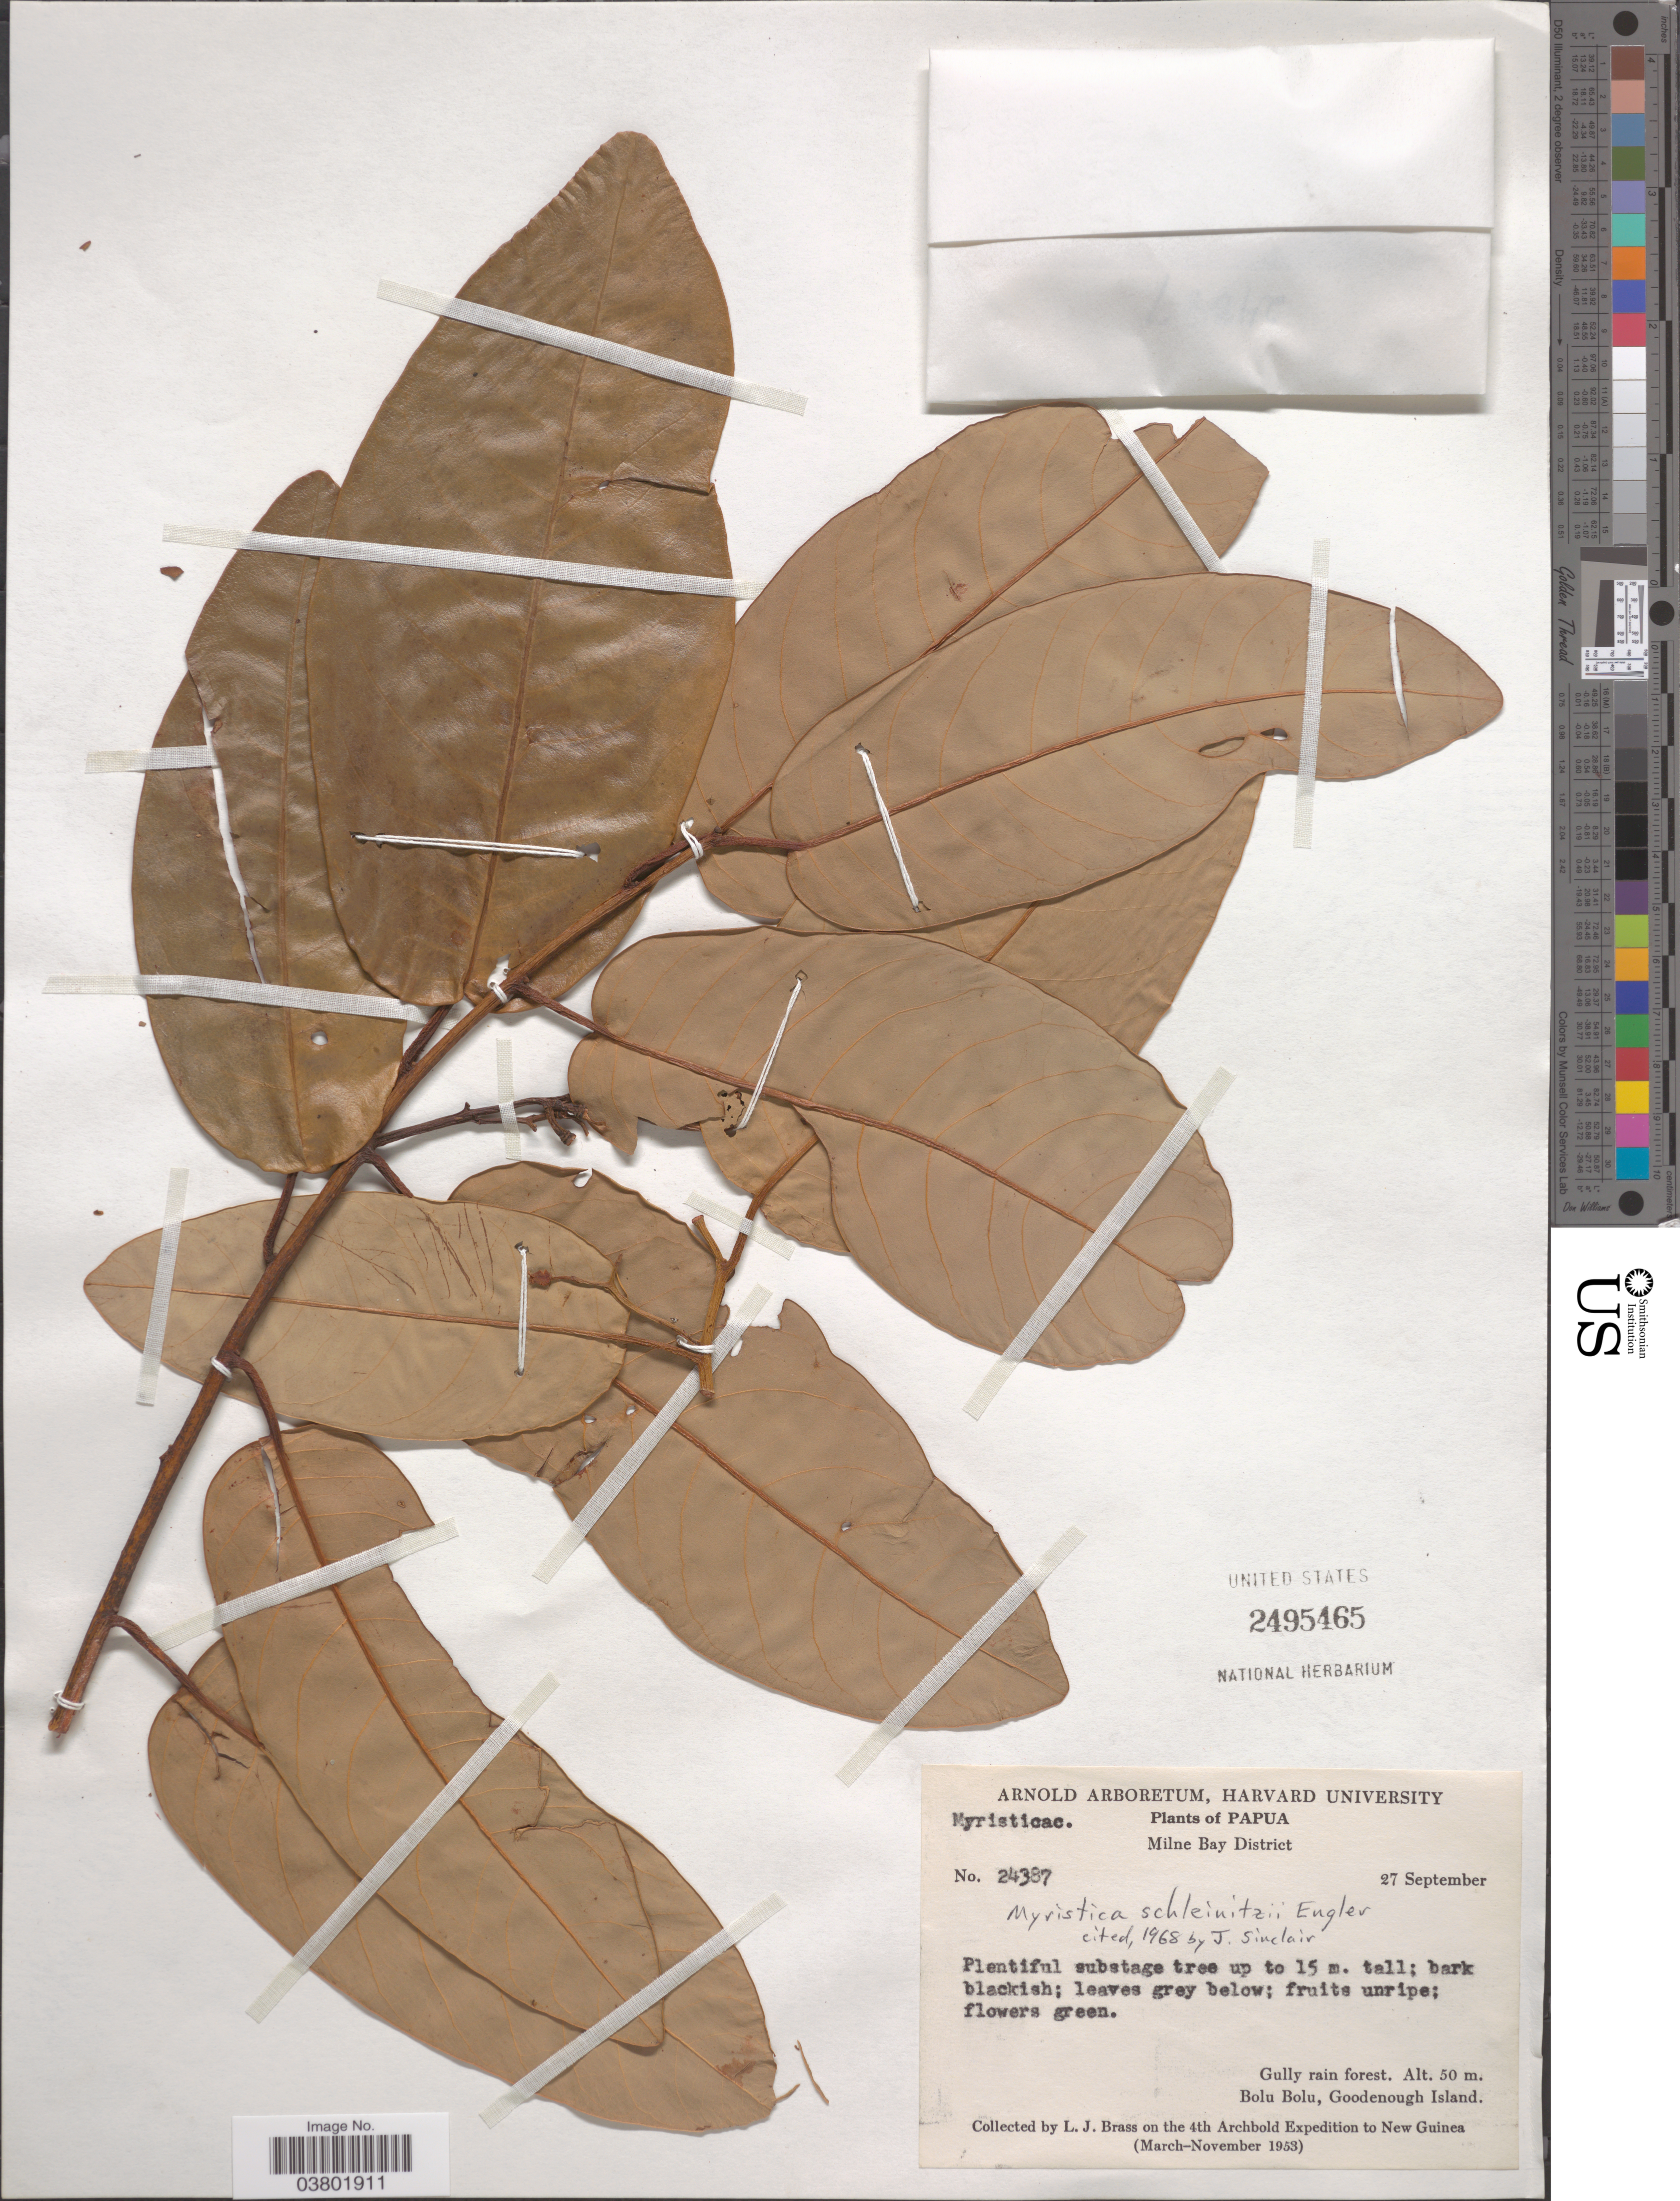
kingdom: Plantae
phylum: Tracheophyta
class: Magnoliopsida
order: Magnoliales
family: Myristicaceae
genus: Myristica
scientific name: Myristica schleinitzi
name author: Engl.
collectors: L. J. Brass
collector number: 24387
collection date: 1953-09-27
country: Papua New Guinea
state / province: Milne Bay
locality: Papua. Milne Bay District. Bolu Bolu, Goodenough Island. New Guinea.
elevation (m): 50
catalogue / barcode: US 2495465